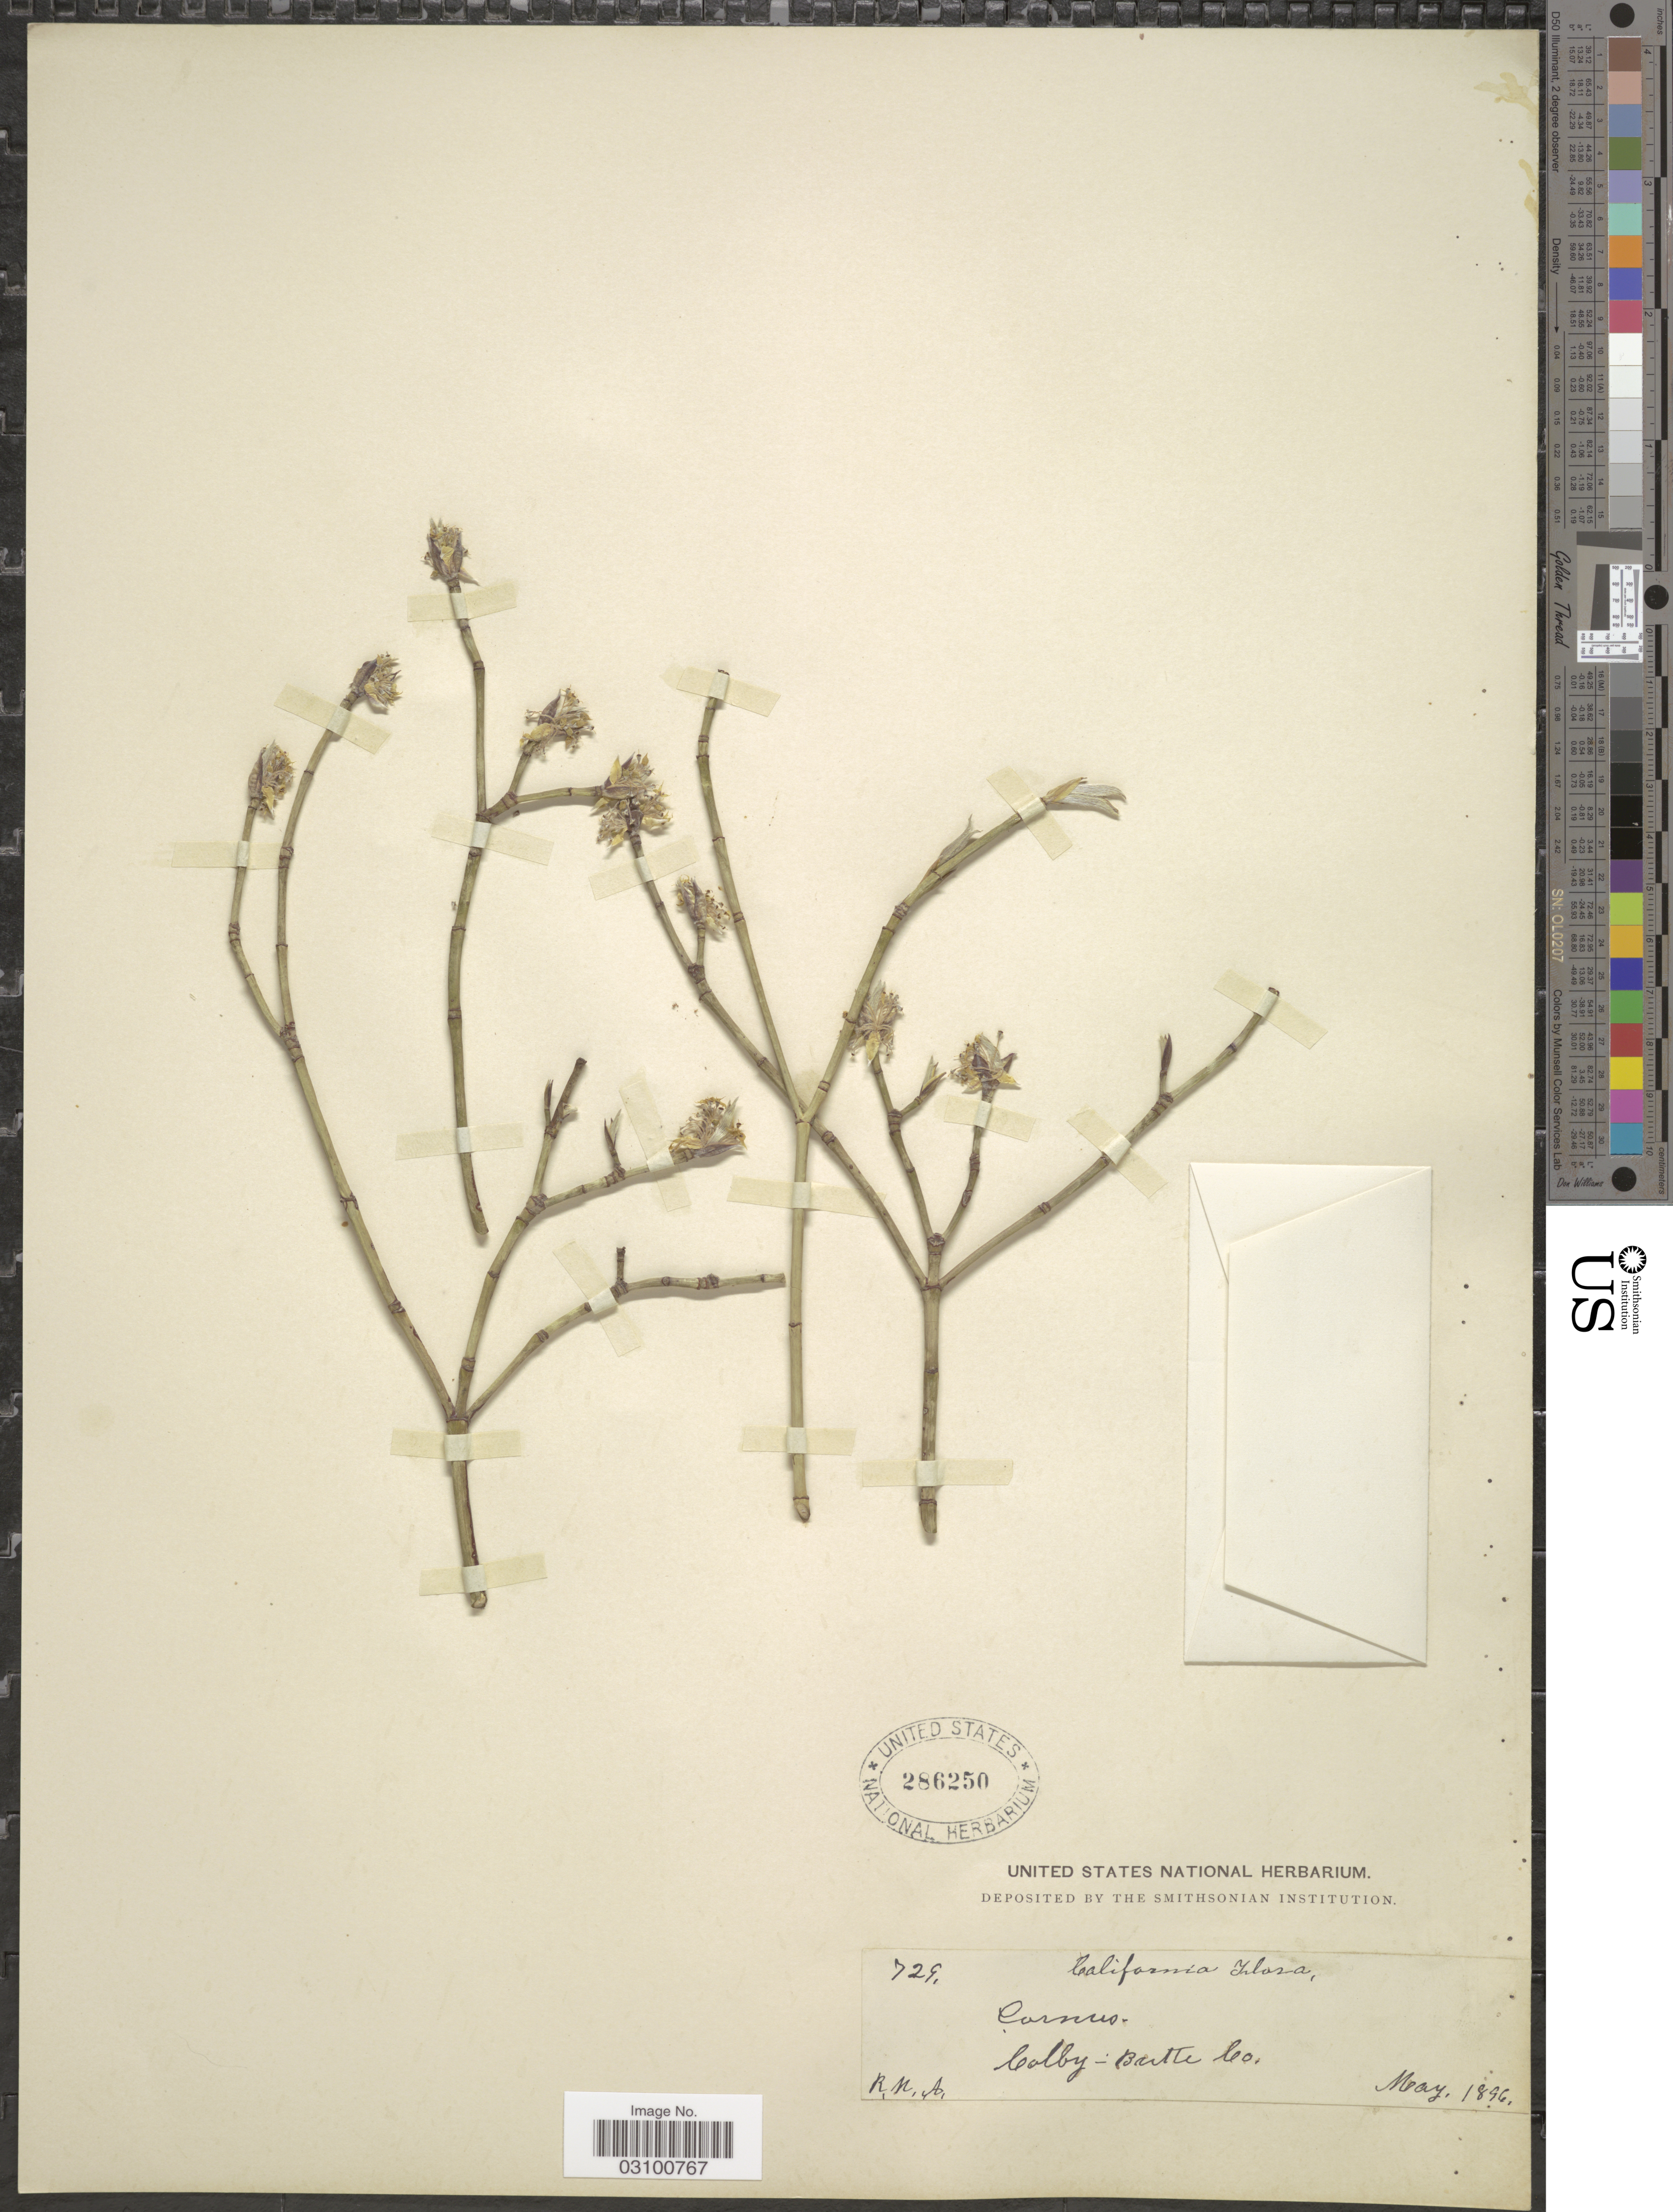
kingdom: Plantae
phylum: Tracheophyta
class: Magnoliopsida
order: Cornales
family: Cornaceae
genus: Cornus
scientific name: Cornus sessilis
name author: Torr. ex Durand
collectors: R. M. A.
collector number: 729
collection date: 1896-05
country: United States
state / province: California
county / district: Butte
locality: Colby-Butte Co.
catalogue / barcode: US 286250